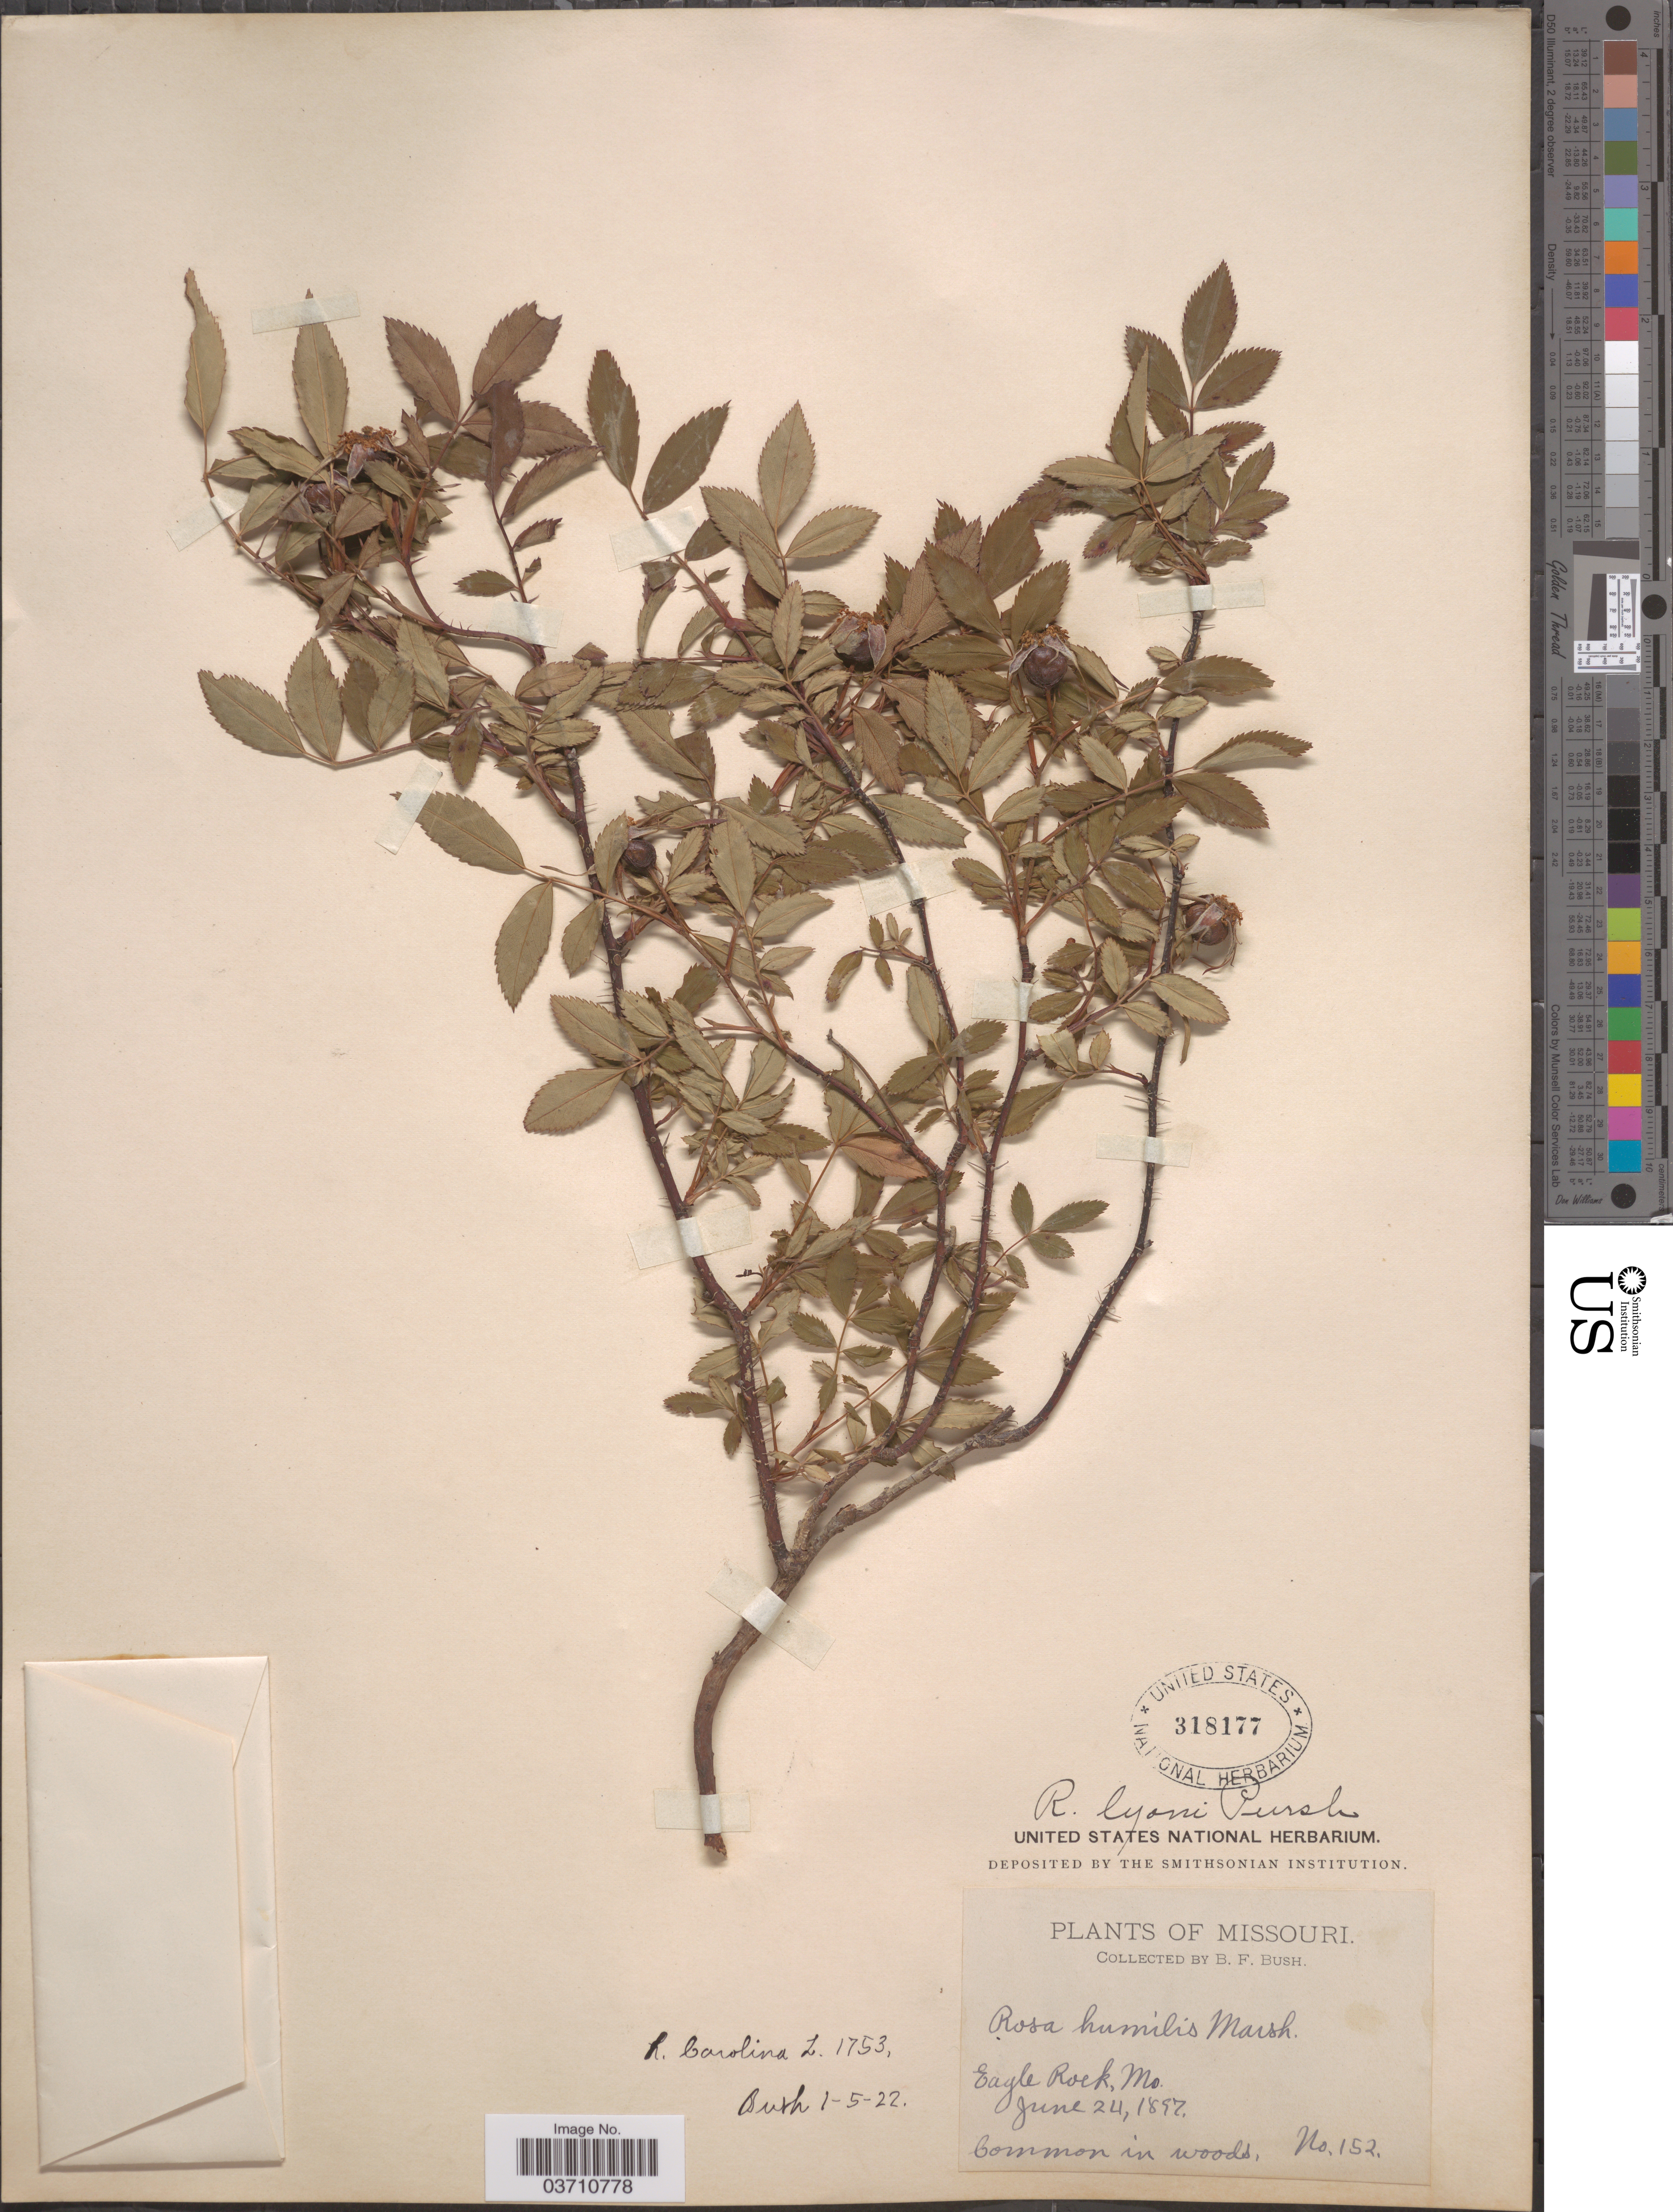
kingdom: Plantae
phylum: Tracheophyta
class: Magnoliopsida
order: Rosales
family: Rosaceae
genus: Rosa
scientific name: Rosa carolina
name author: L.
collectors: B. F. Bush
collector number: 152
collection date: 1897-06-24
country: United States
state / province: Missouri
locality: Eagle Rock.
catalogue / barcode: US 318177